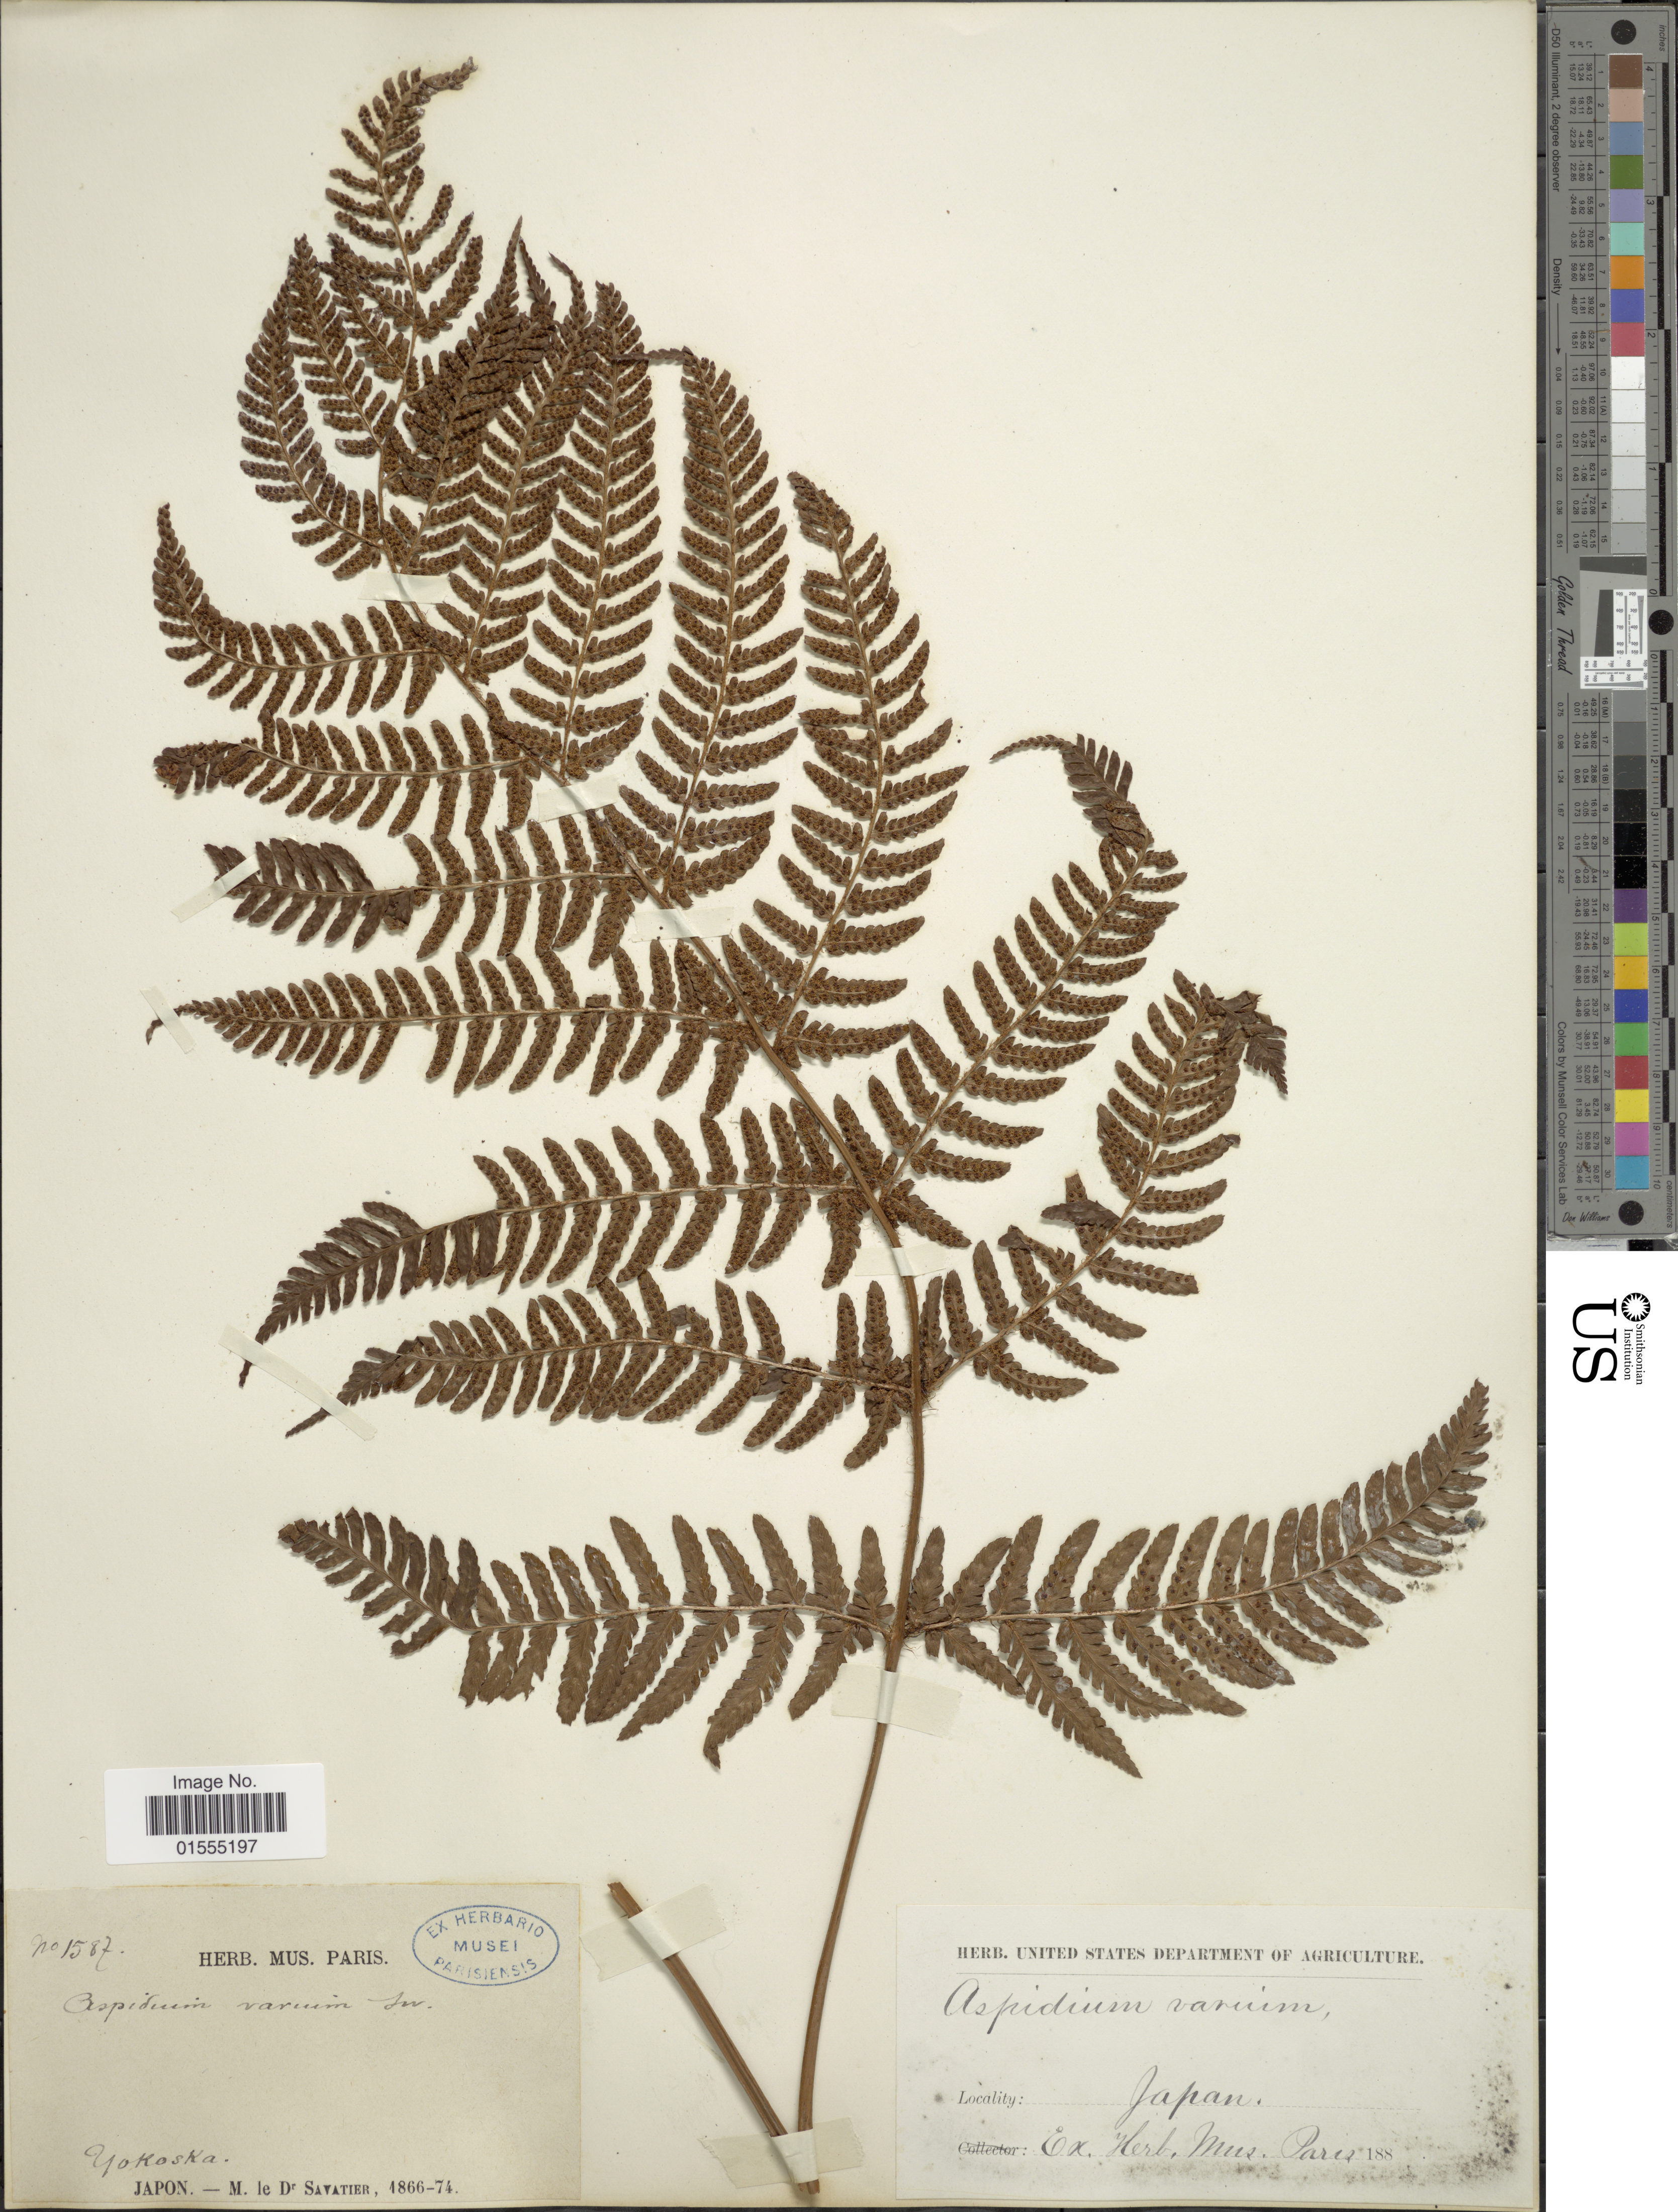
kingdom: Plantae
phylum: Tracheophyta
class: Polypodiopsida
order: Polypodiales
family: Dryopteridaceae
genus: Dryopteris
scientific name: Dryopteris varia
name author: (L.) Kuntze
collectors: Savatier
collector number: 1587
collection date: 1866/1874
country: Japan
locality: Yokoska